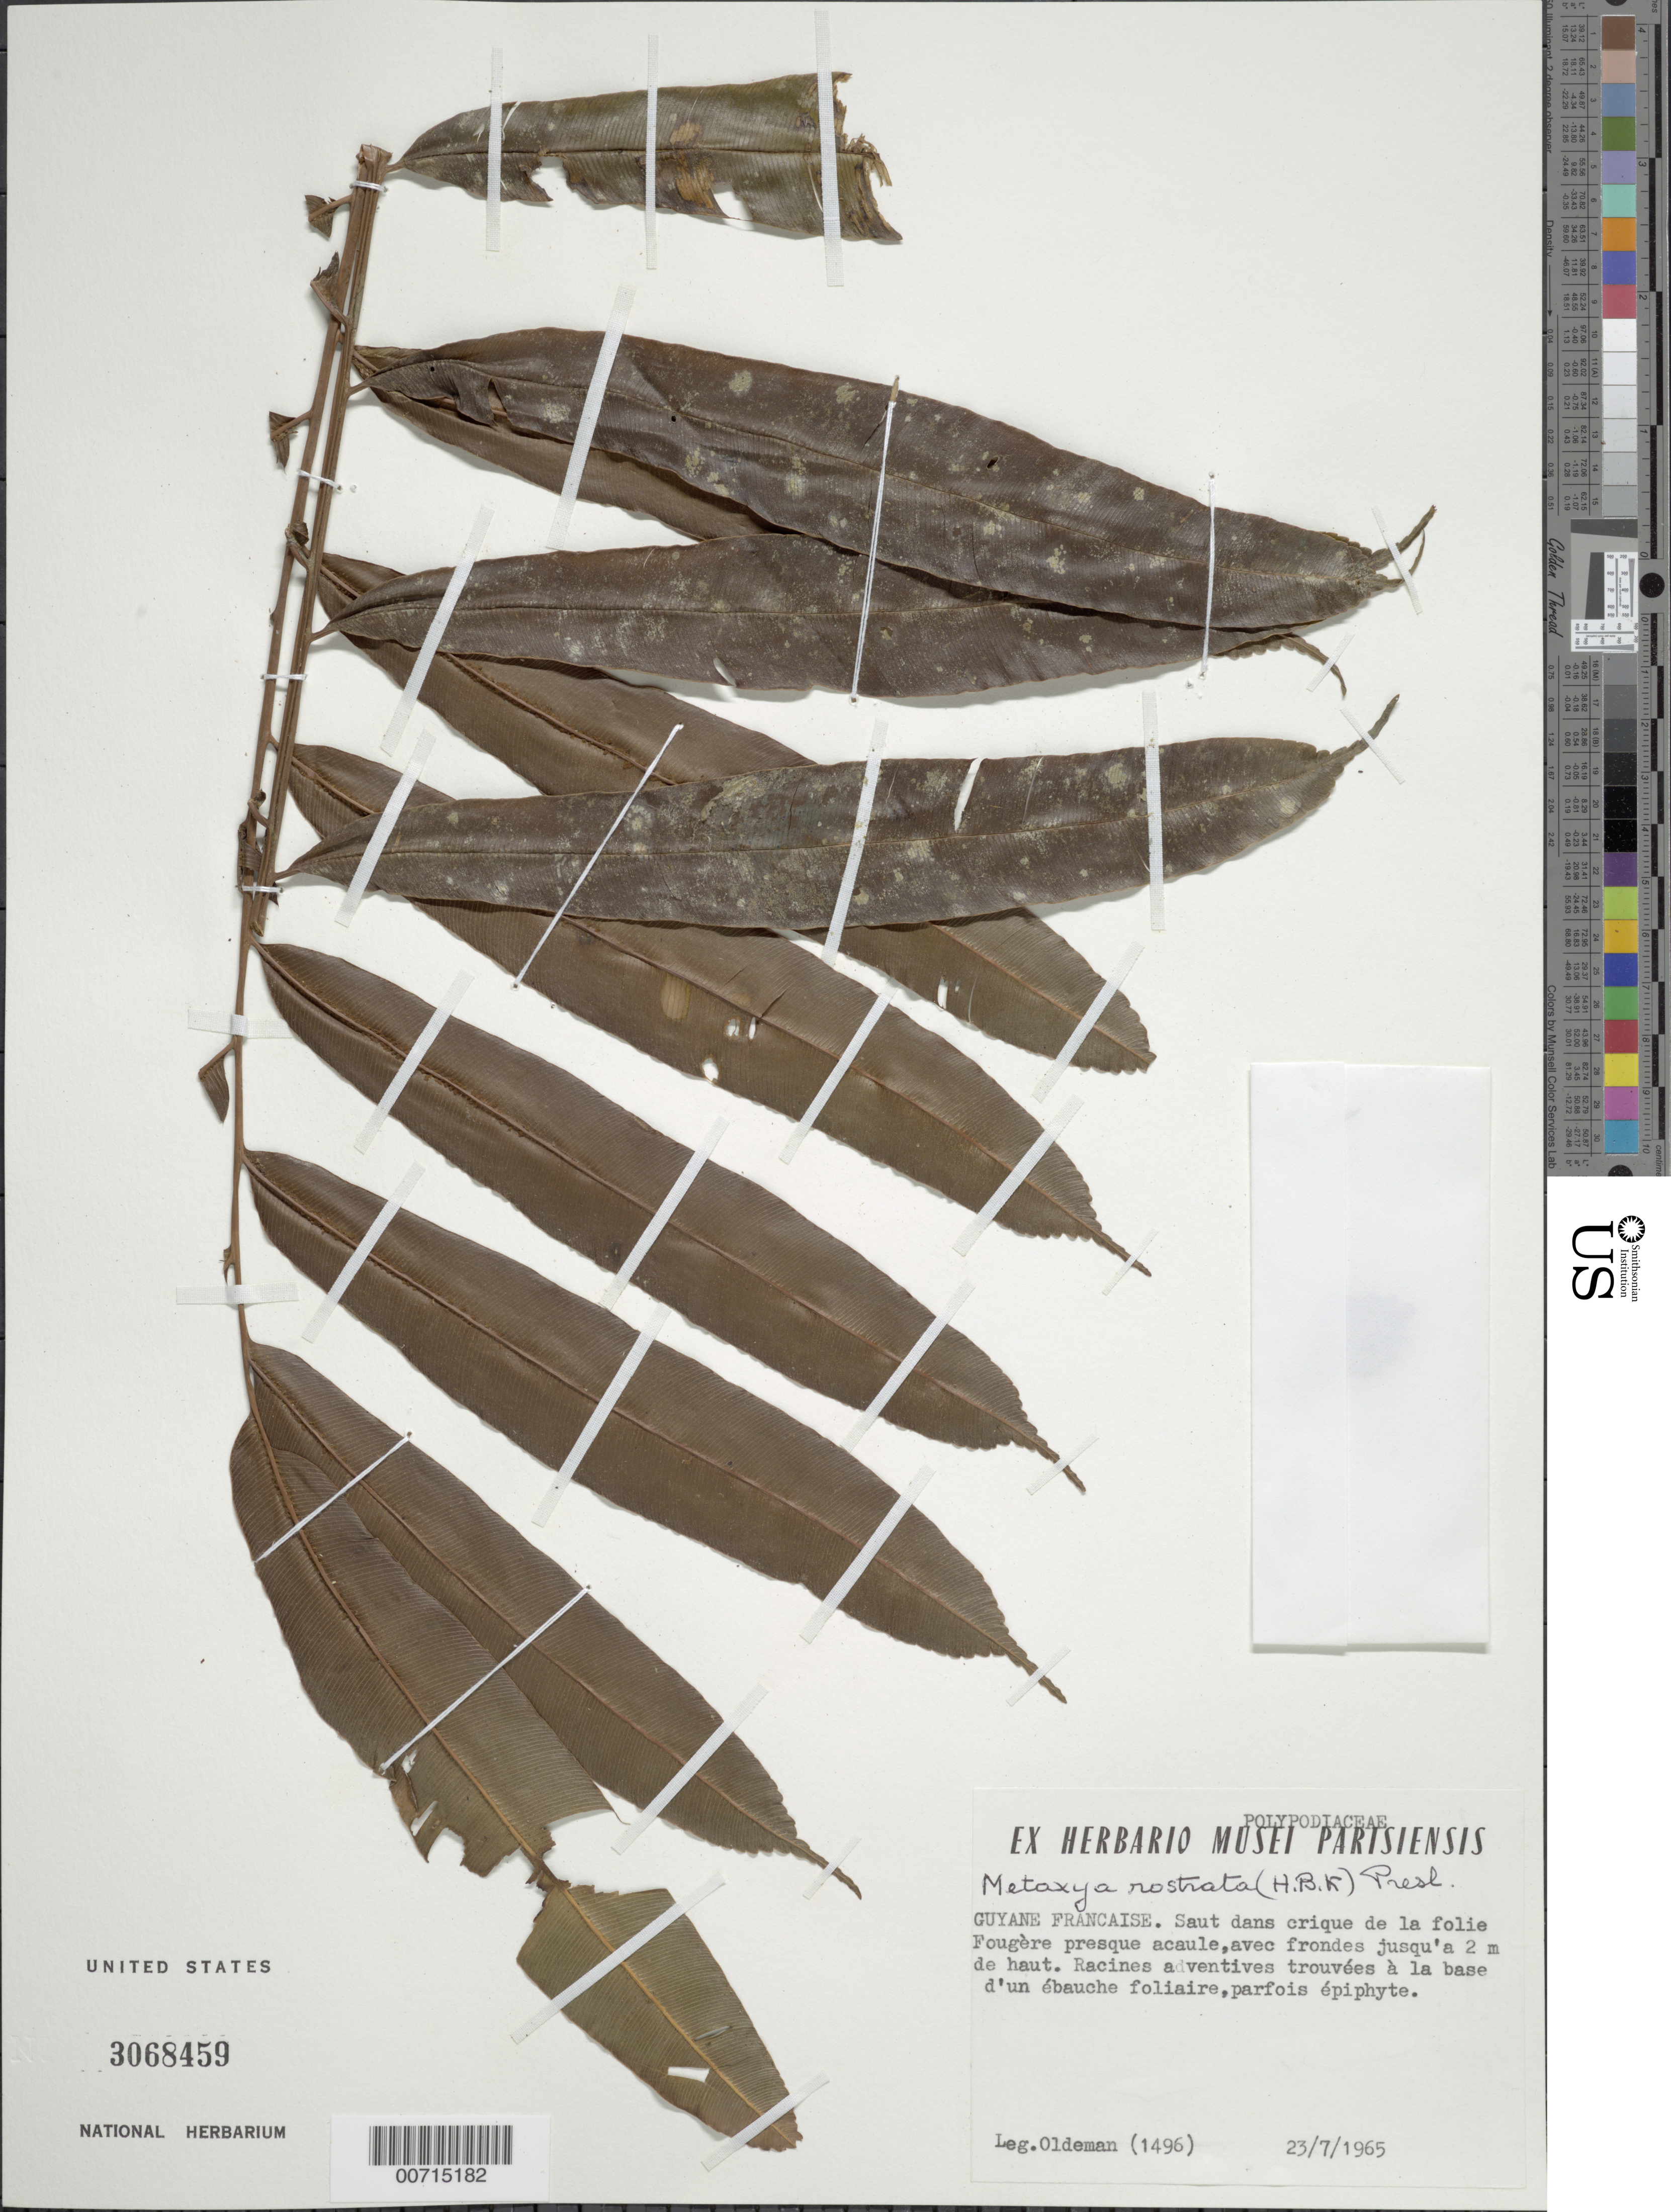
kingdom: Plantae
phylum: Tracheophyta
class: Polypodiopsida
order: Cyatheales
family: Metaxyaceae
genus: Metaxya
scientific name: Metaxya rostrata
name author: (Kunth) C. Presl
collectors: R. Oldeman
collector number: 1496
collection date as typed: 23-Jul-65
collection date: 1965-07-23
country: French Guiana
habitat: Saut dans crique de la folie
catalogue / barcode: US 3068459